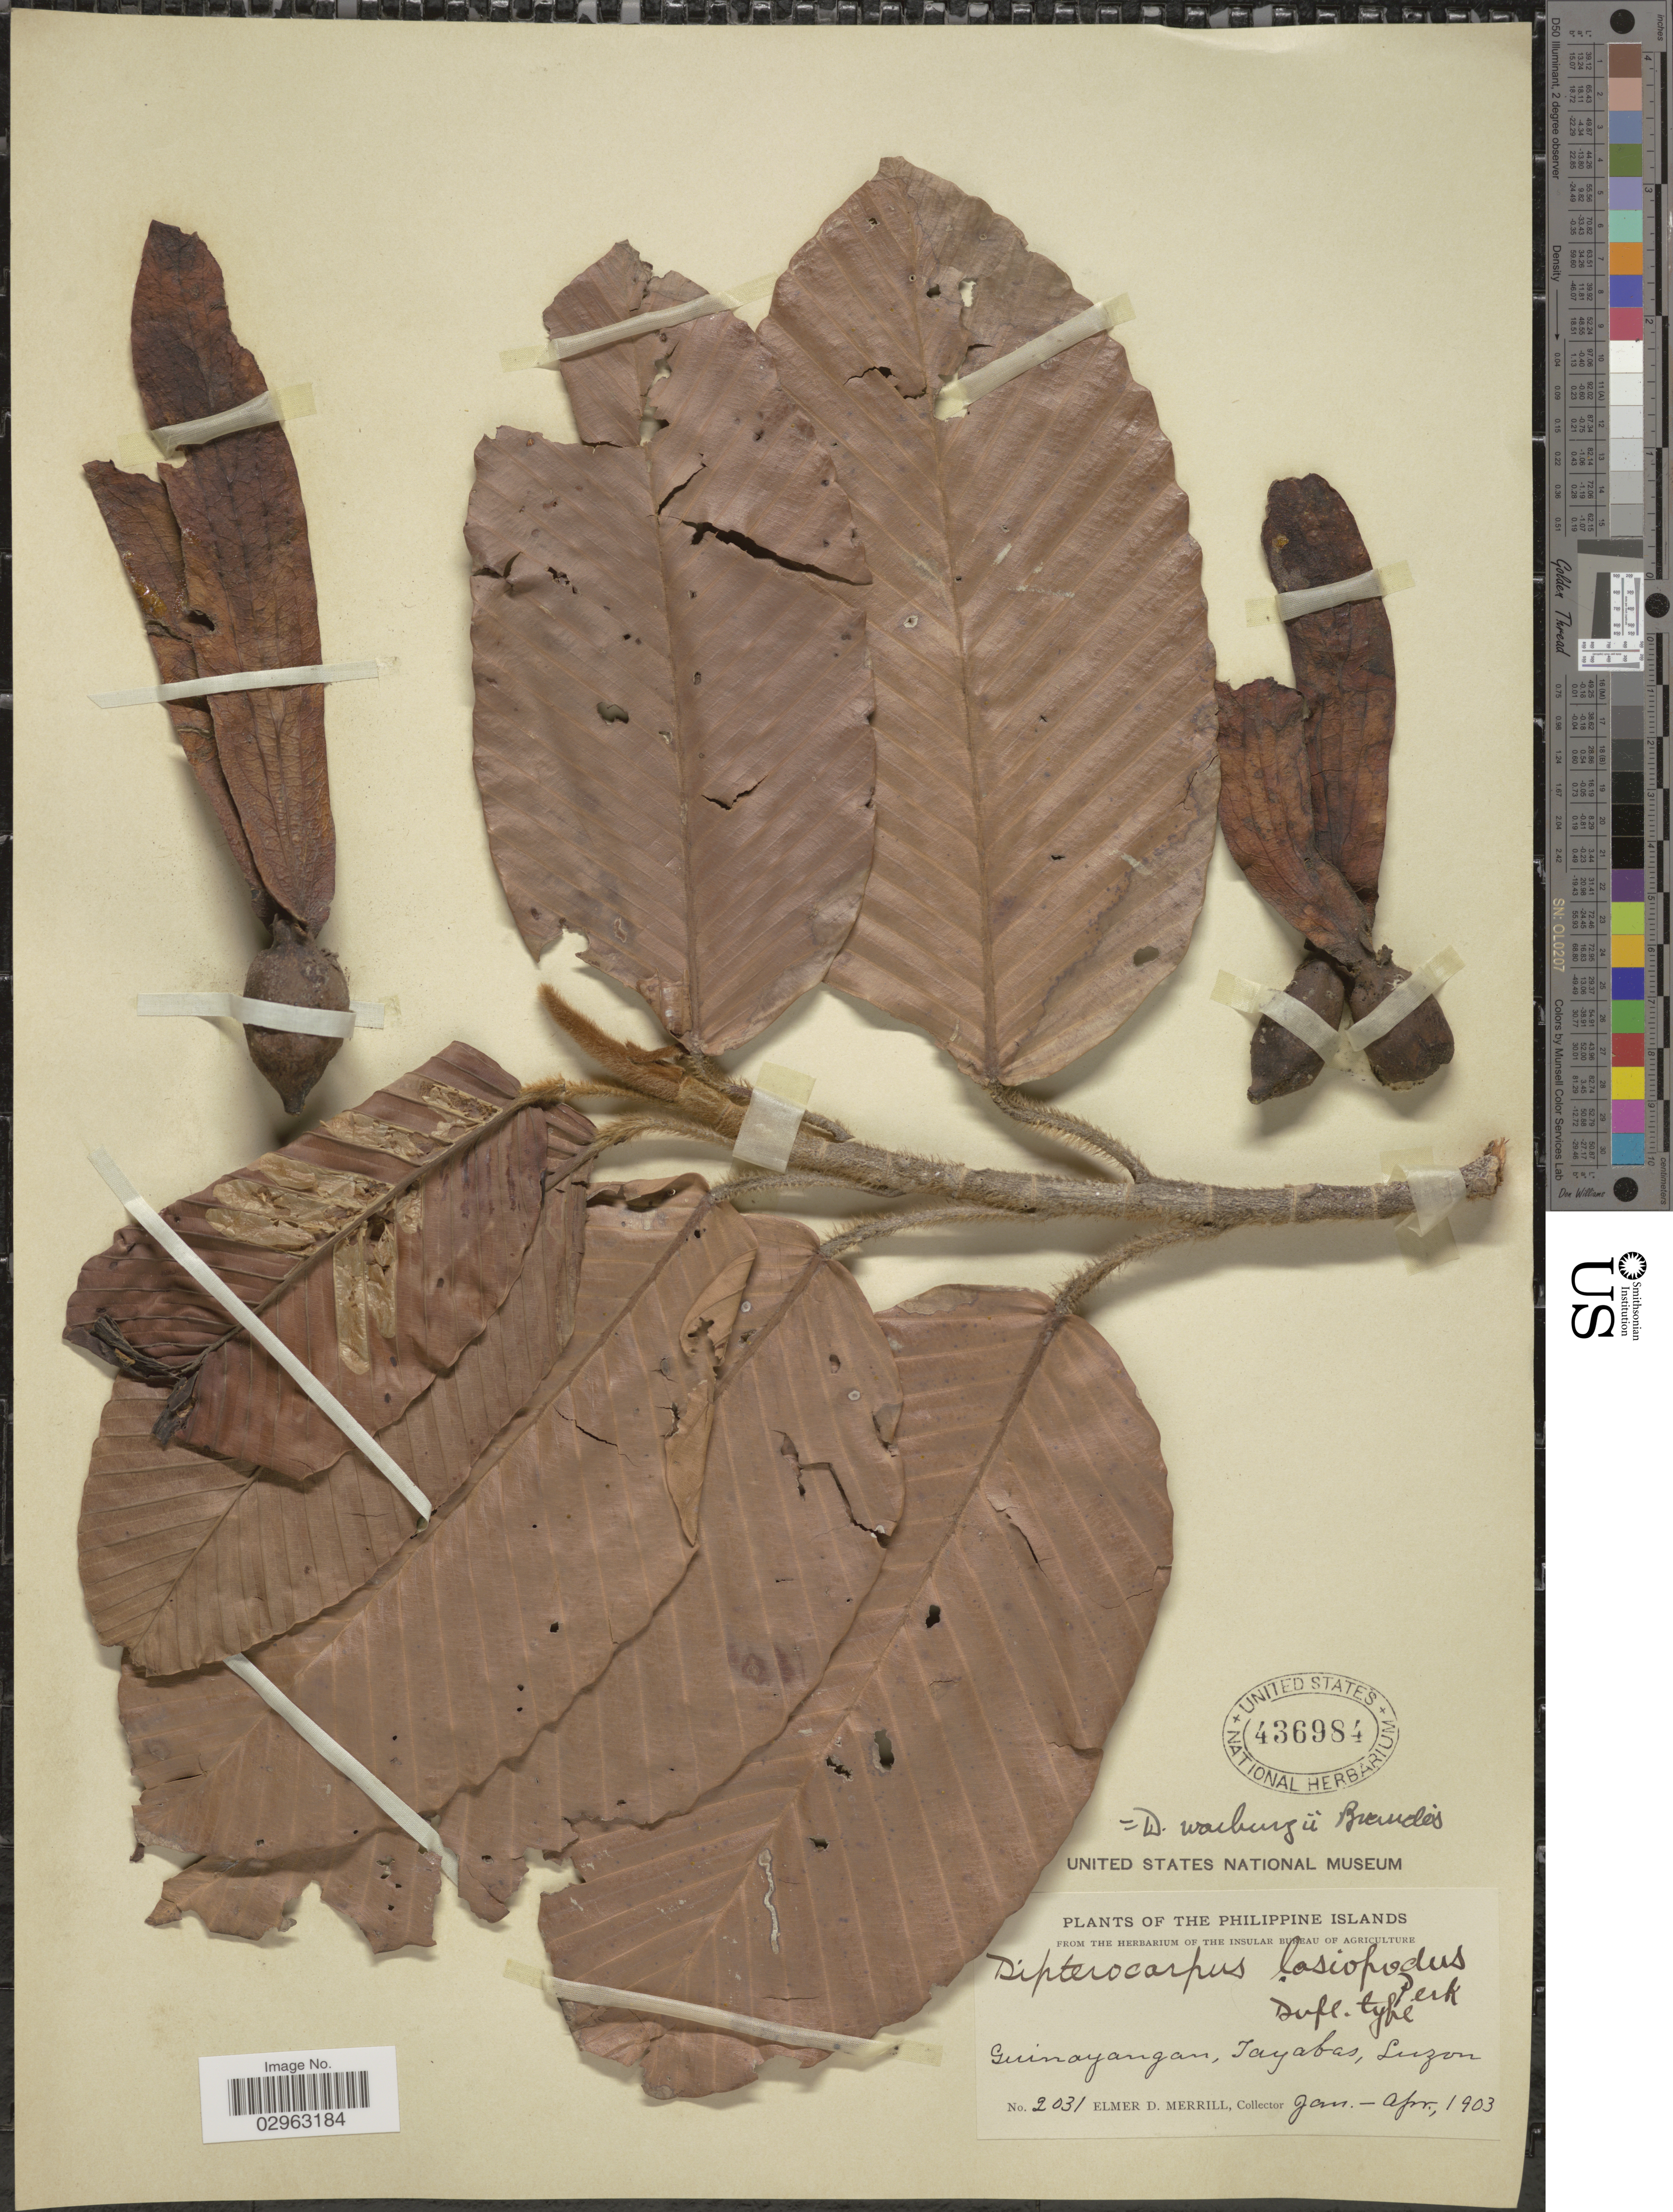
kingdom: Plantae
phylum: Tracheophyta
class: Magnoliopsida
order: Malvales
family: Dipterocarpaceae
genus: Dipterocarpus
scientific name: Dipterocarpus warburgii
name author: Brandis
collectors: E. D. Merrill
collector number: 2031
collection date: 1903-01/1903-04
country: Philippines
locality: Guinayangan, Tayabas, Luzon.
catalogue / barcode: US 436984